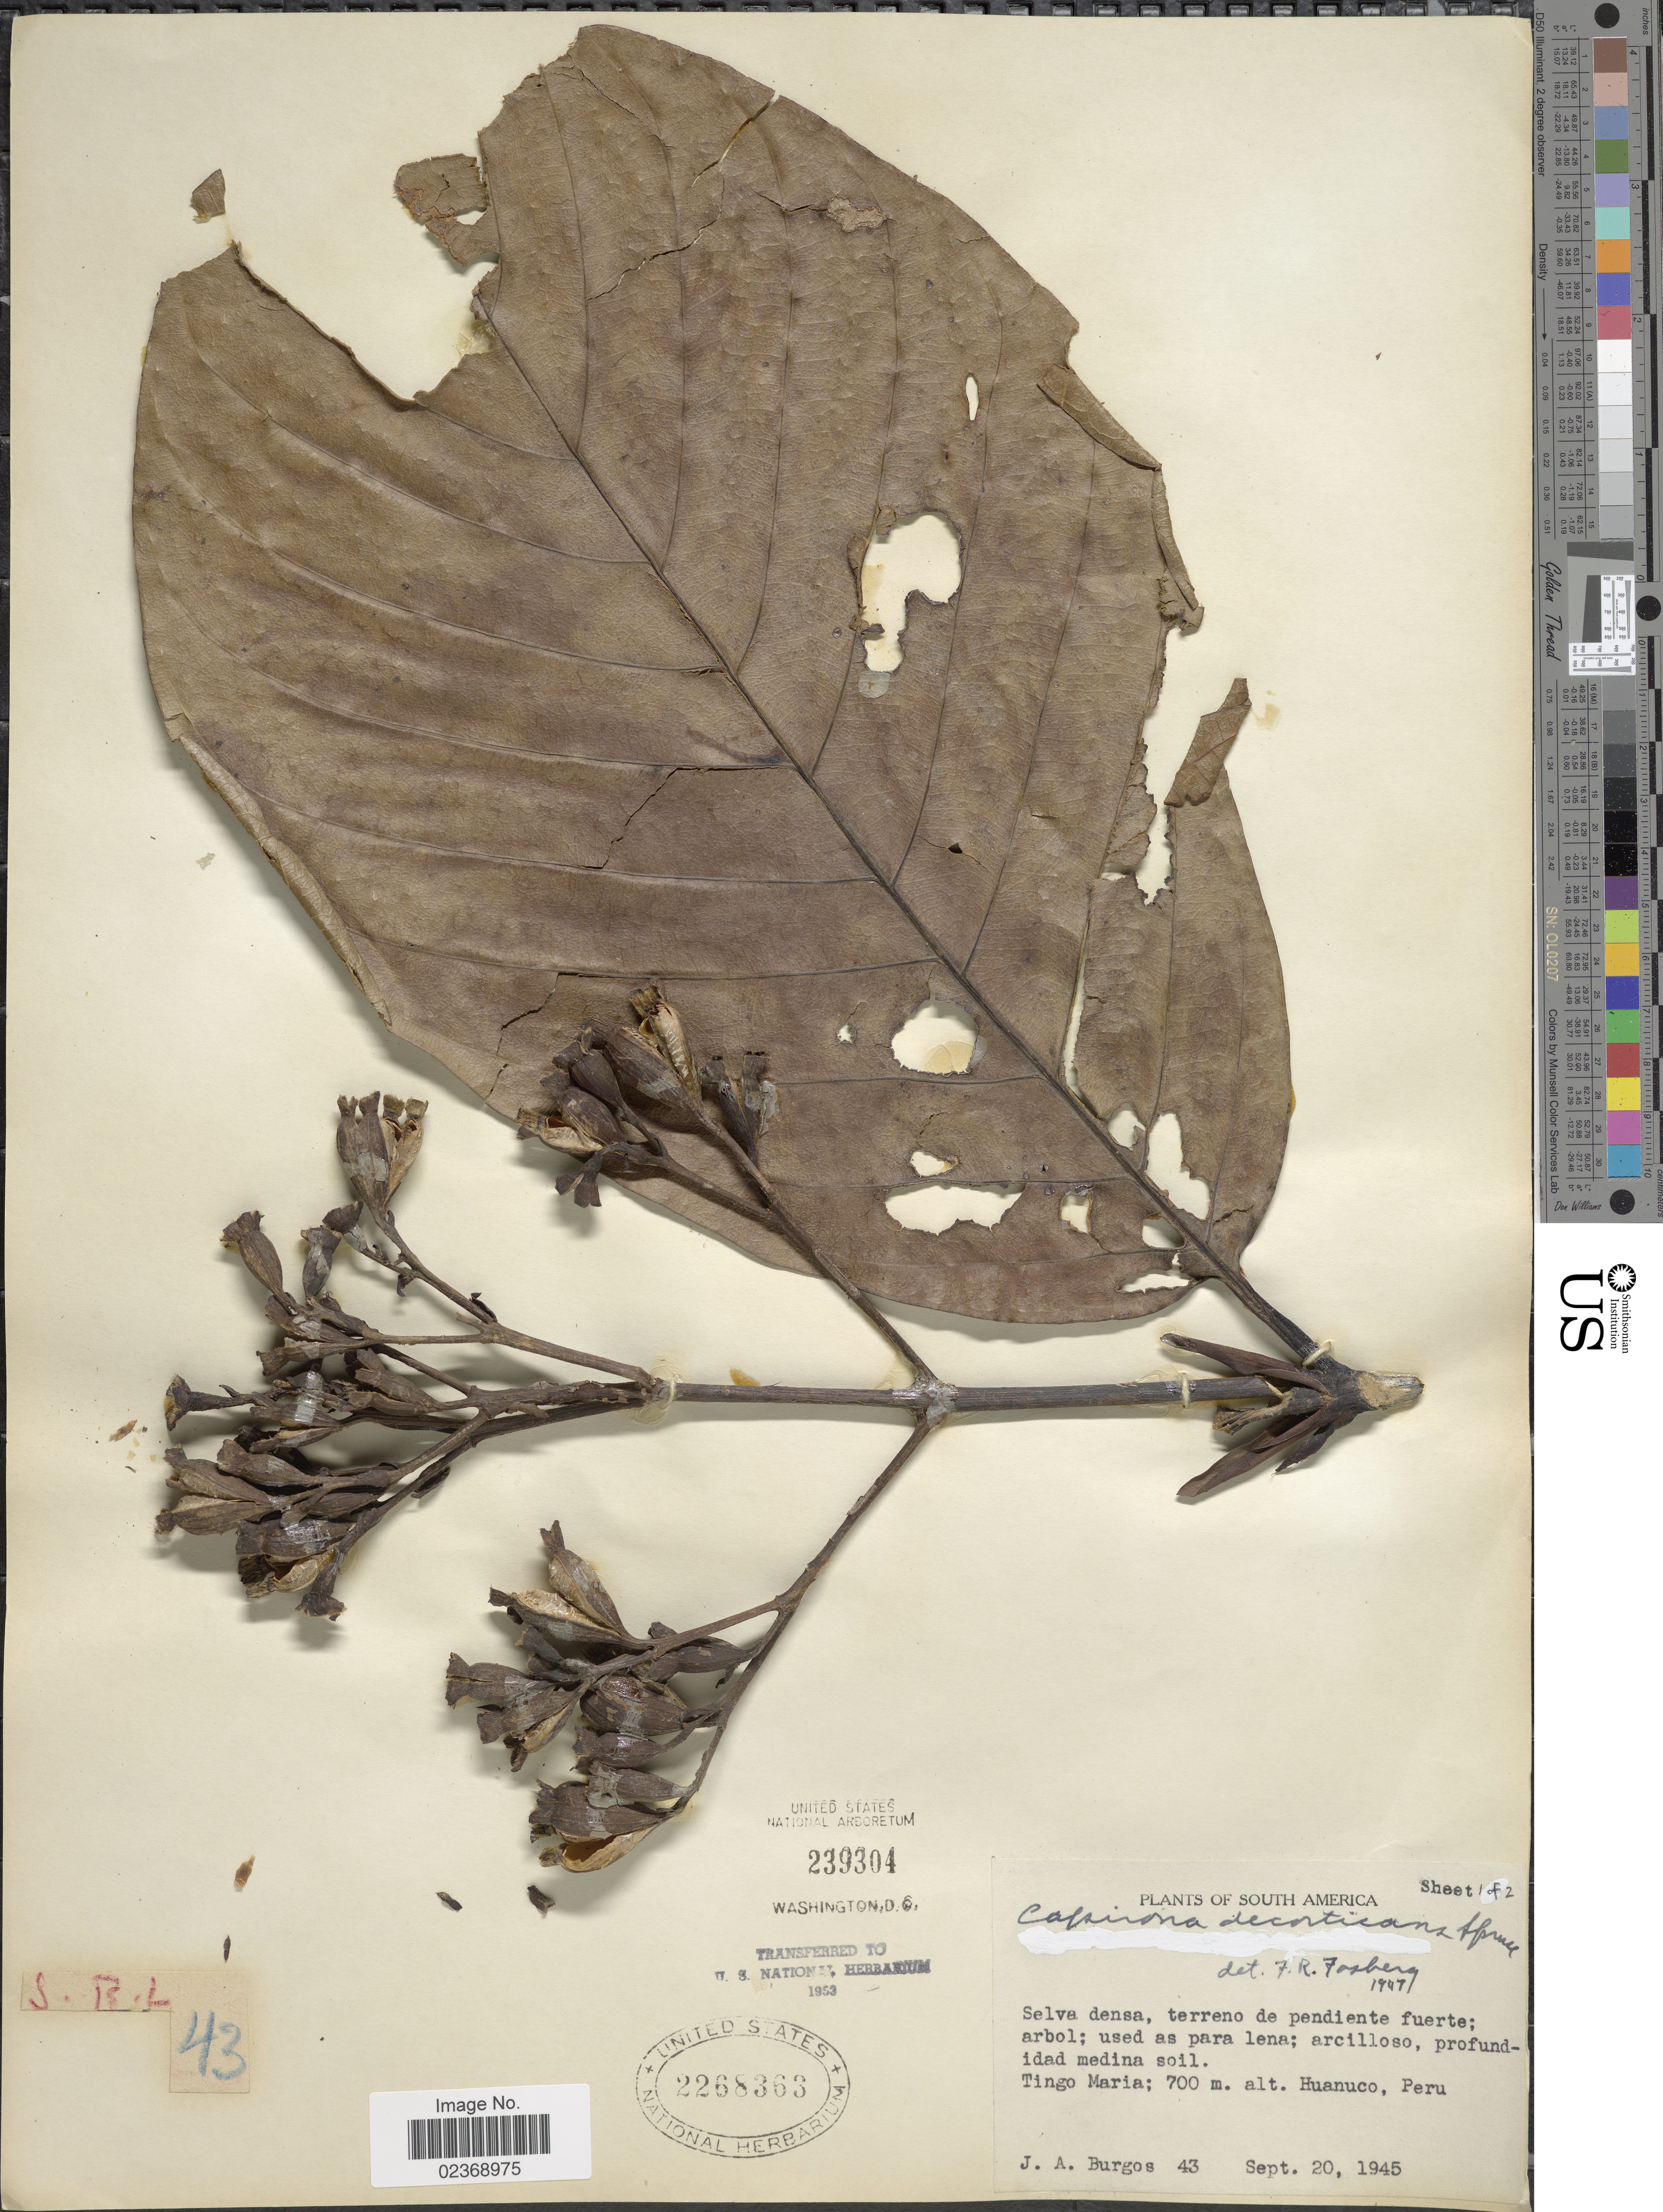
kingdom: Plantae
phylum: Tracheophyta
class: Magnoliopsida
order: Gentianales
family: Rubiaceae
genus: Capirona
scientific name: Capirona decorticans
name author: Spruce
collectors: J. Burgos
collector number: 43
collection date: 1945-09-20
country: Peru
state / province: Huánuco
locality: Tingo Maria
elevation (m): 700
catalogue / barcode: US 2268363